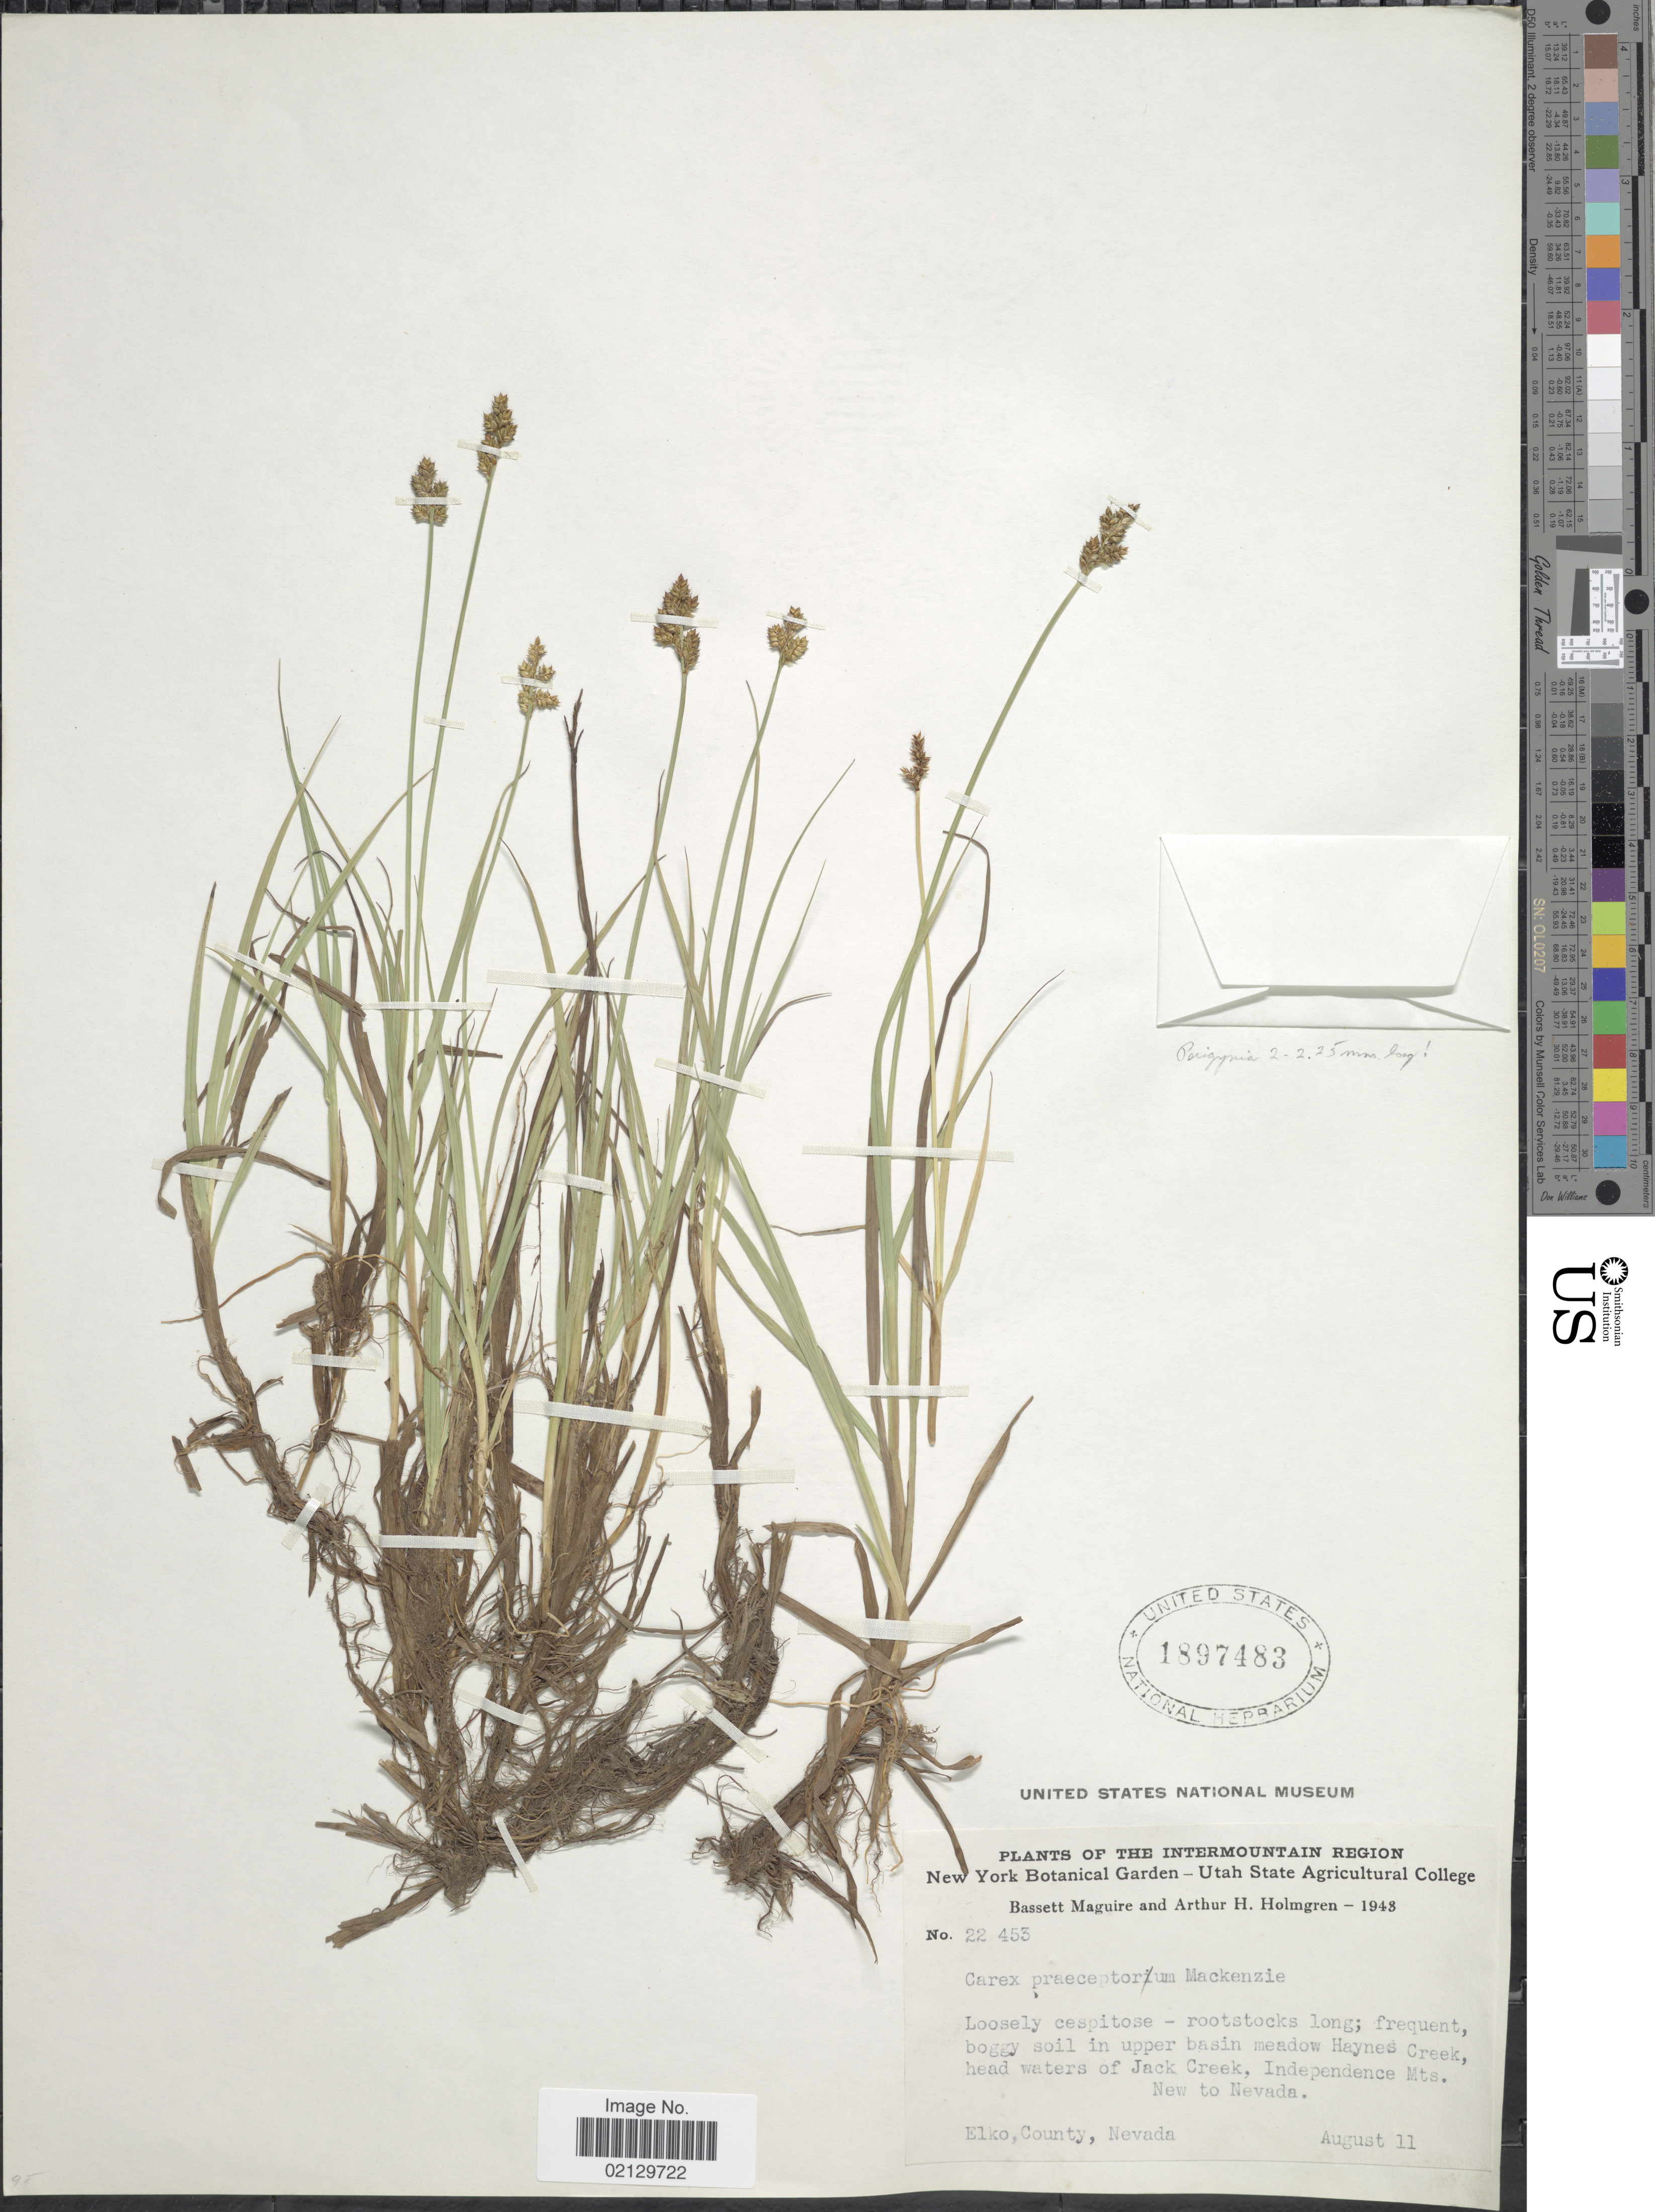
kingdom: Plantae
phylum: Tracheophyta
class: Liliopsida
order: Poales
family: Cyperaceae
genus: Carex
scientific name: Carex praeceptorum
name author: Mack.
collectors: B. Maguire & A. H. Holmgren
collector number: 22453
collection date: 1943-08-11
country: United States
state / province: Nevada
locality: Boggy soil in upper basin meadow Haynes Creek, headwaters of jack Creek, Independence Mts. New to Nevada. Elko County, Nevada,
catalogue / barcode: US 1897483